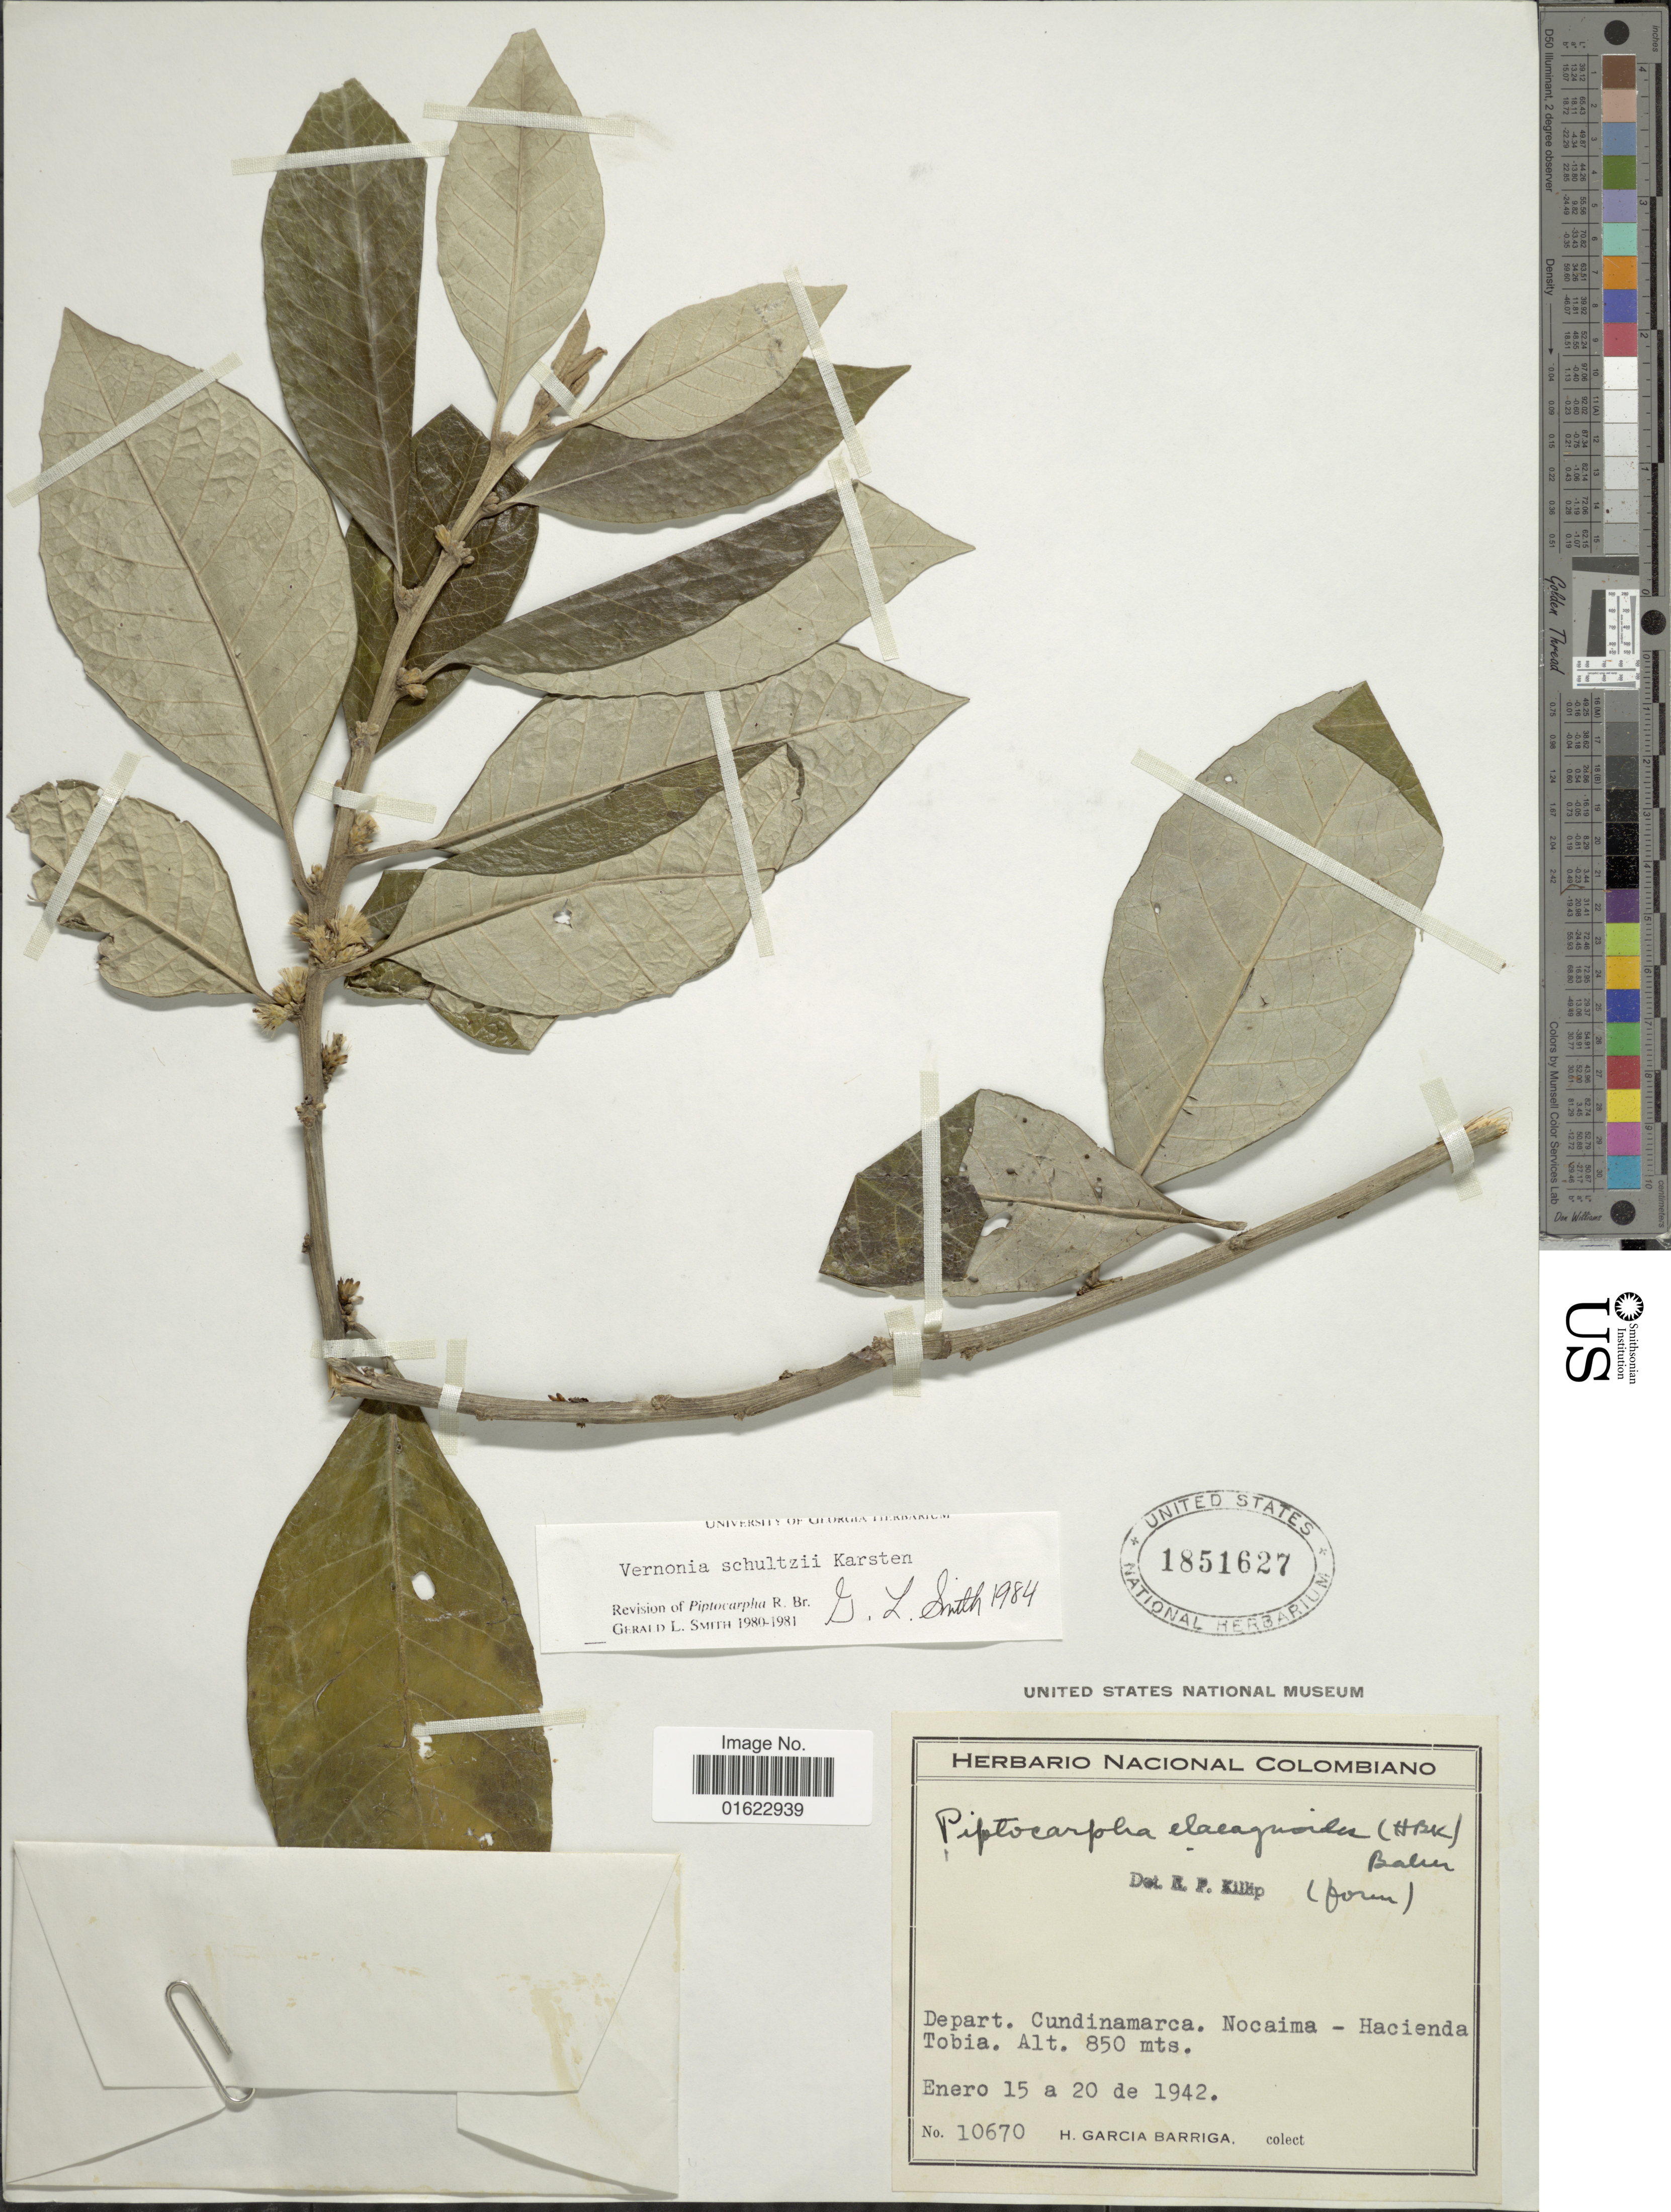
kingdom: Plantae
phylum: Tracheophyta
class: Magnoliopsida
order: Asterales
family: Asteraceae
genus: Pseudopiptocarpha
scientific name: Pseudopiptocarpha schultzii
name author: (H. Karst. ex Sch. Bip.) H. Rob.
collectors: H. García Barriga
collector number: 10670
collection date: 1942-01-15/1942-01-20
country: Colombia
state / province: Cundinamarca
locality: Depart. Cundinamarca, Nocaimo - Hacienda Tobia.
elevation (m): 850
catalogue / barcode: US 1851627